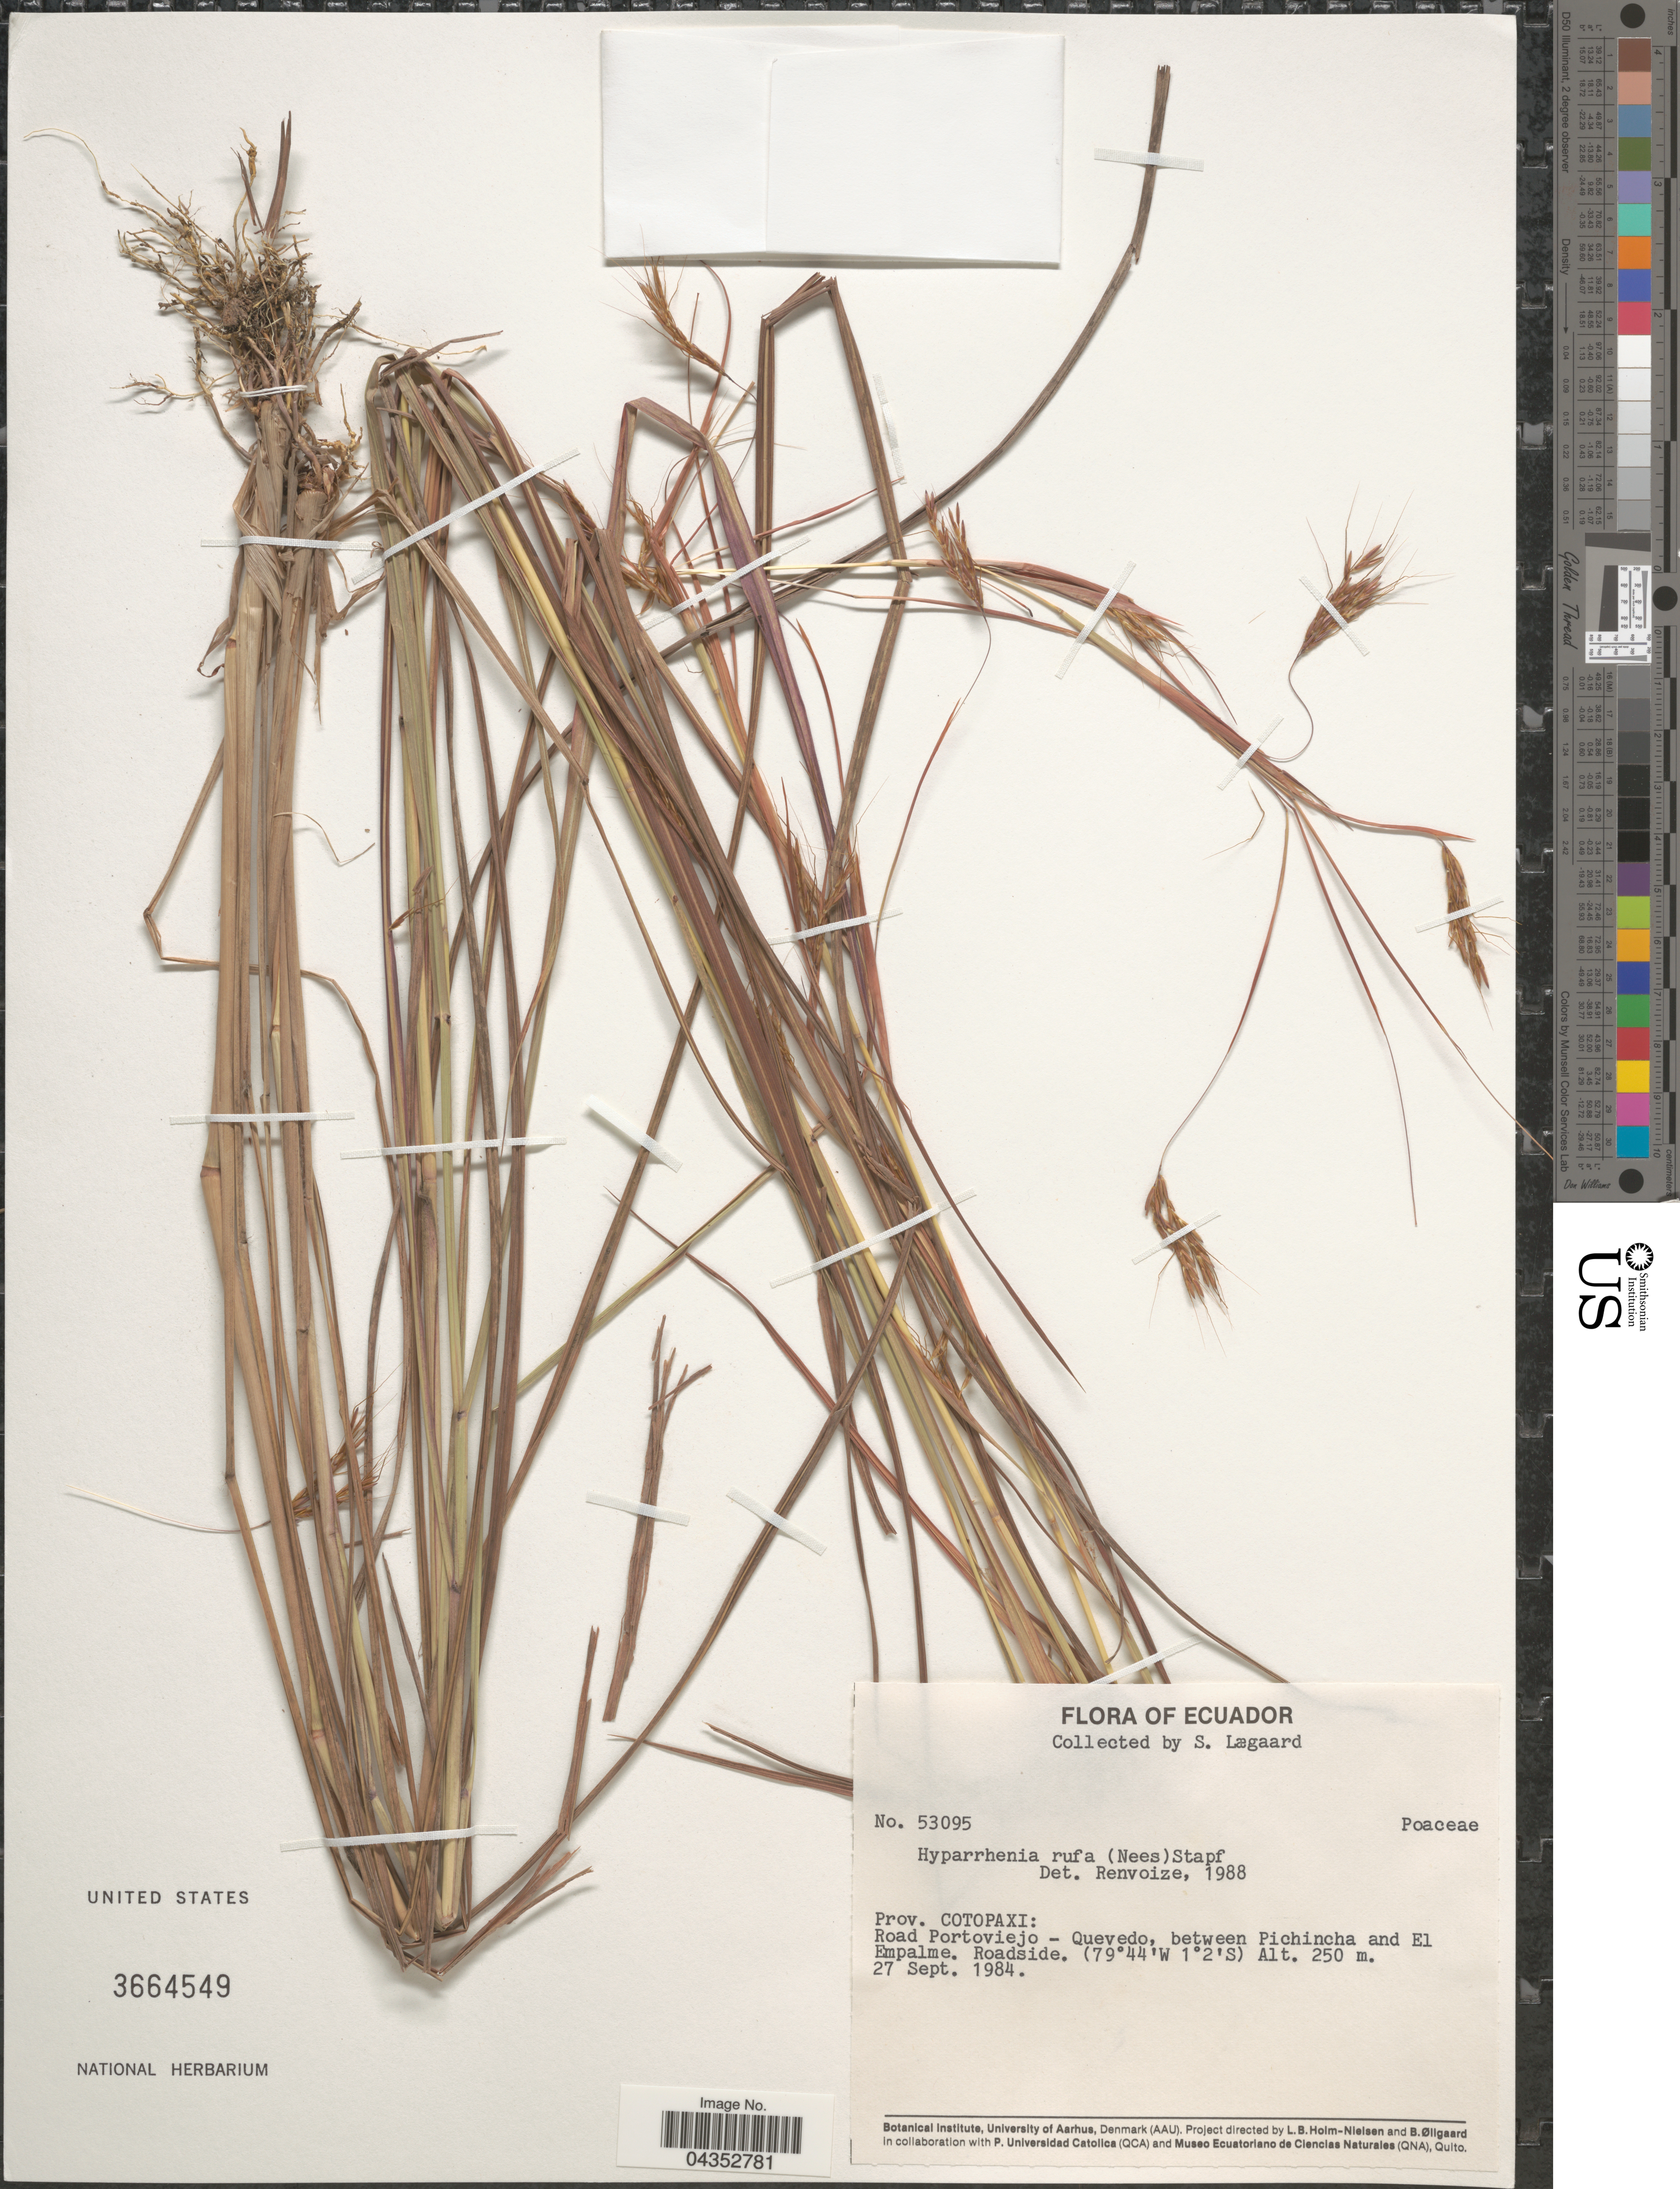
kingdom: Plantae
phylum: Tracheophyta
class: Liliopsida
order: Poales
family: Poaceae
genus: Hyparrhenia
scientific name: Hyparrhenia rufa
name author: (Nees) Stapf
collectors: S. Lægaard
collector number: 53095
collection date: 1984-09-27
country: Ecuador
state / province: Cotopaxi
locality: Prov. Cotopaxi: Road Portoviejo - Quevedo, between Pichincha and El Empalme. Roadside.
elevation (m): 250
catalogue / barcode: US 3664549